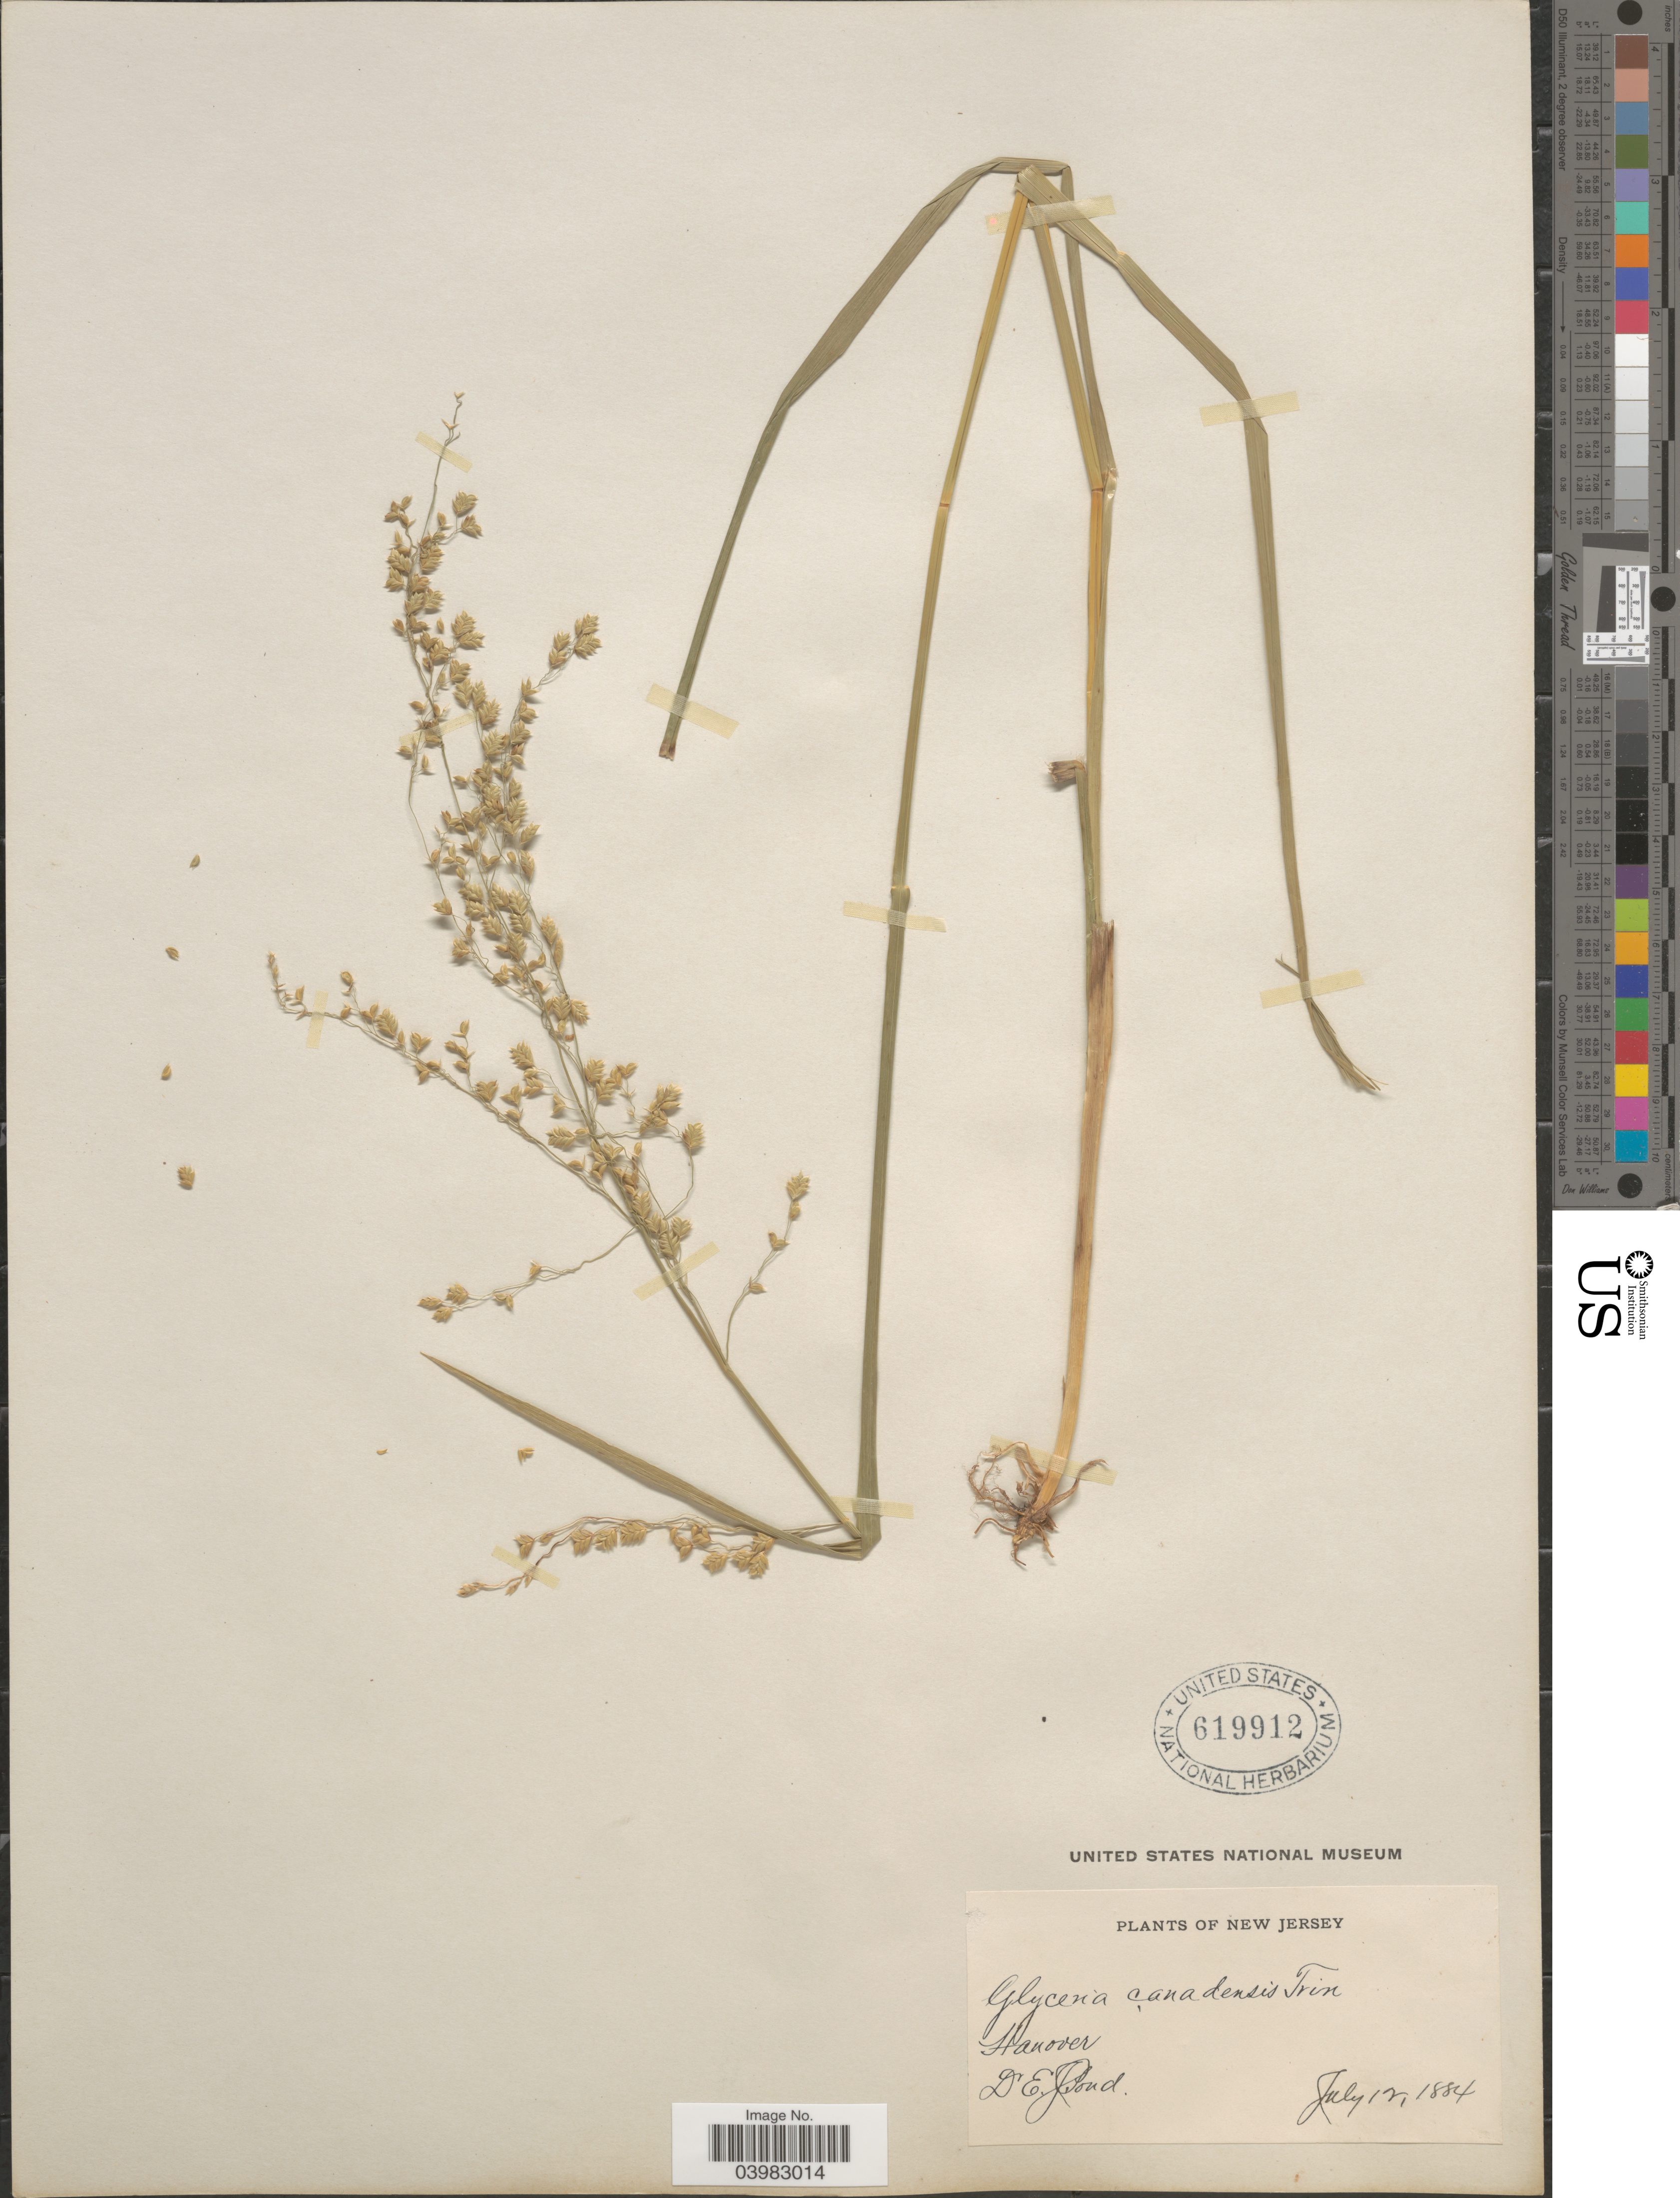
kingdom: Plantae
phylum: Tracheophyta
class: Liliopsida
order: Poales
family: Poaceae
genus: Glyceria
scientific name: Glyceria canadensis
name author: (Michx.) Trin.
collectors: E. Pond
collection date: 1884-07-12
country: United States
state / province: New Jersey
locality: Hanover.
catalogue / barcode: US 619912